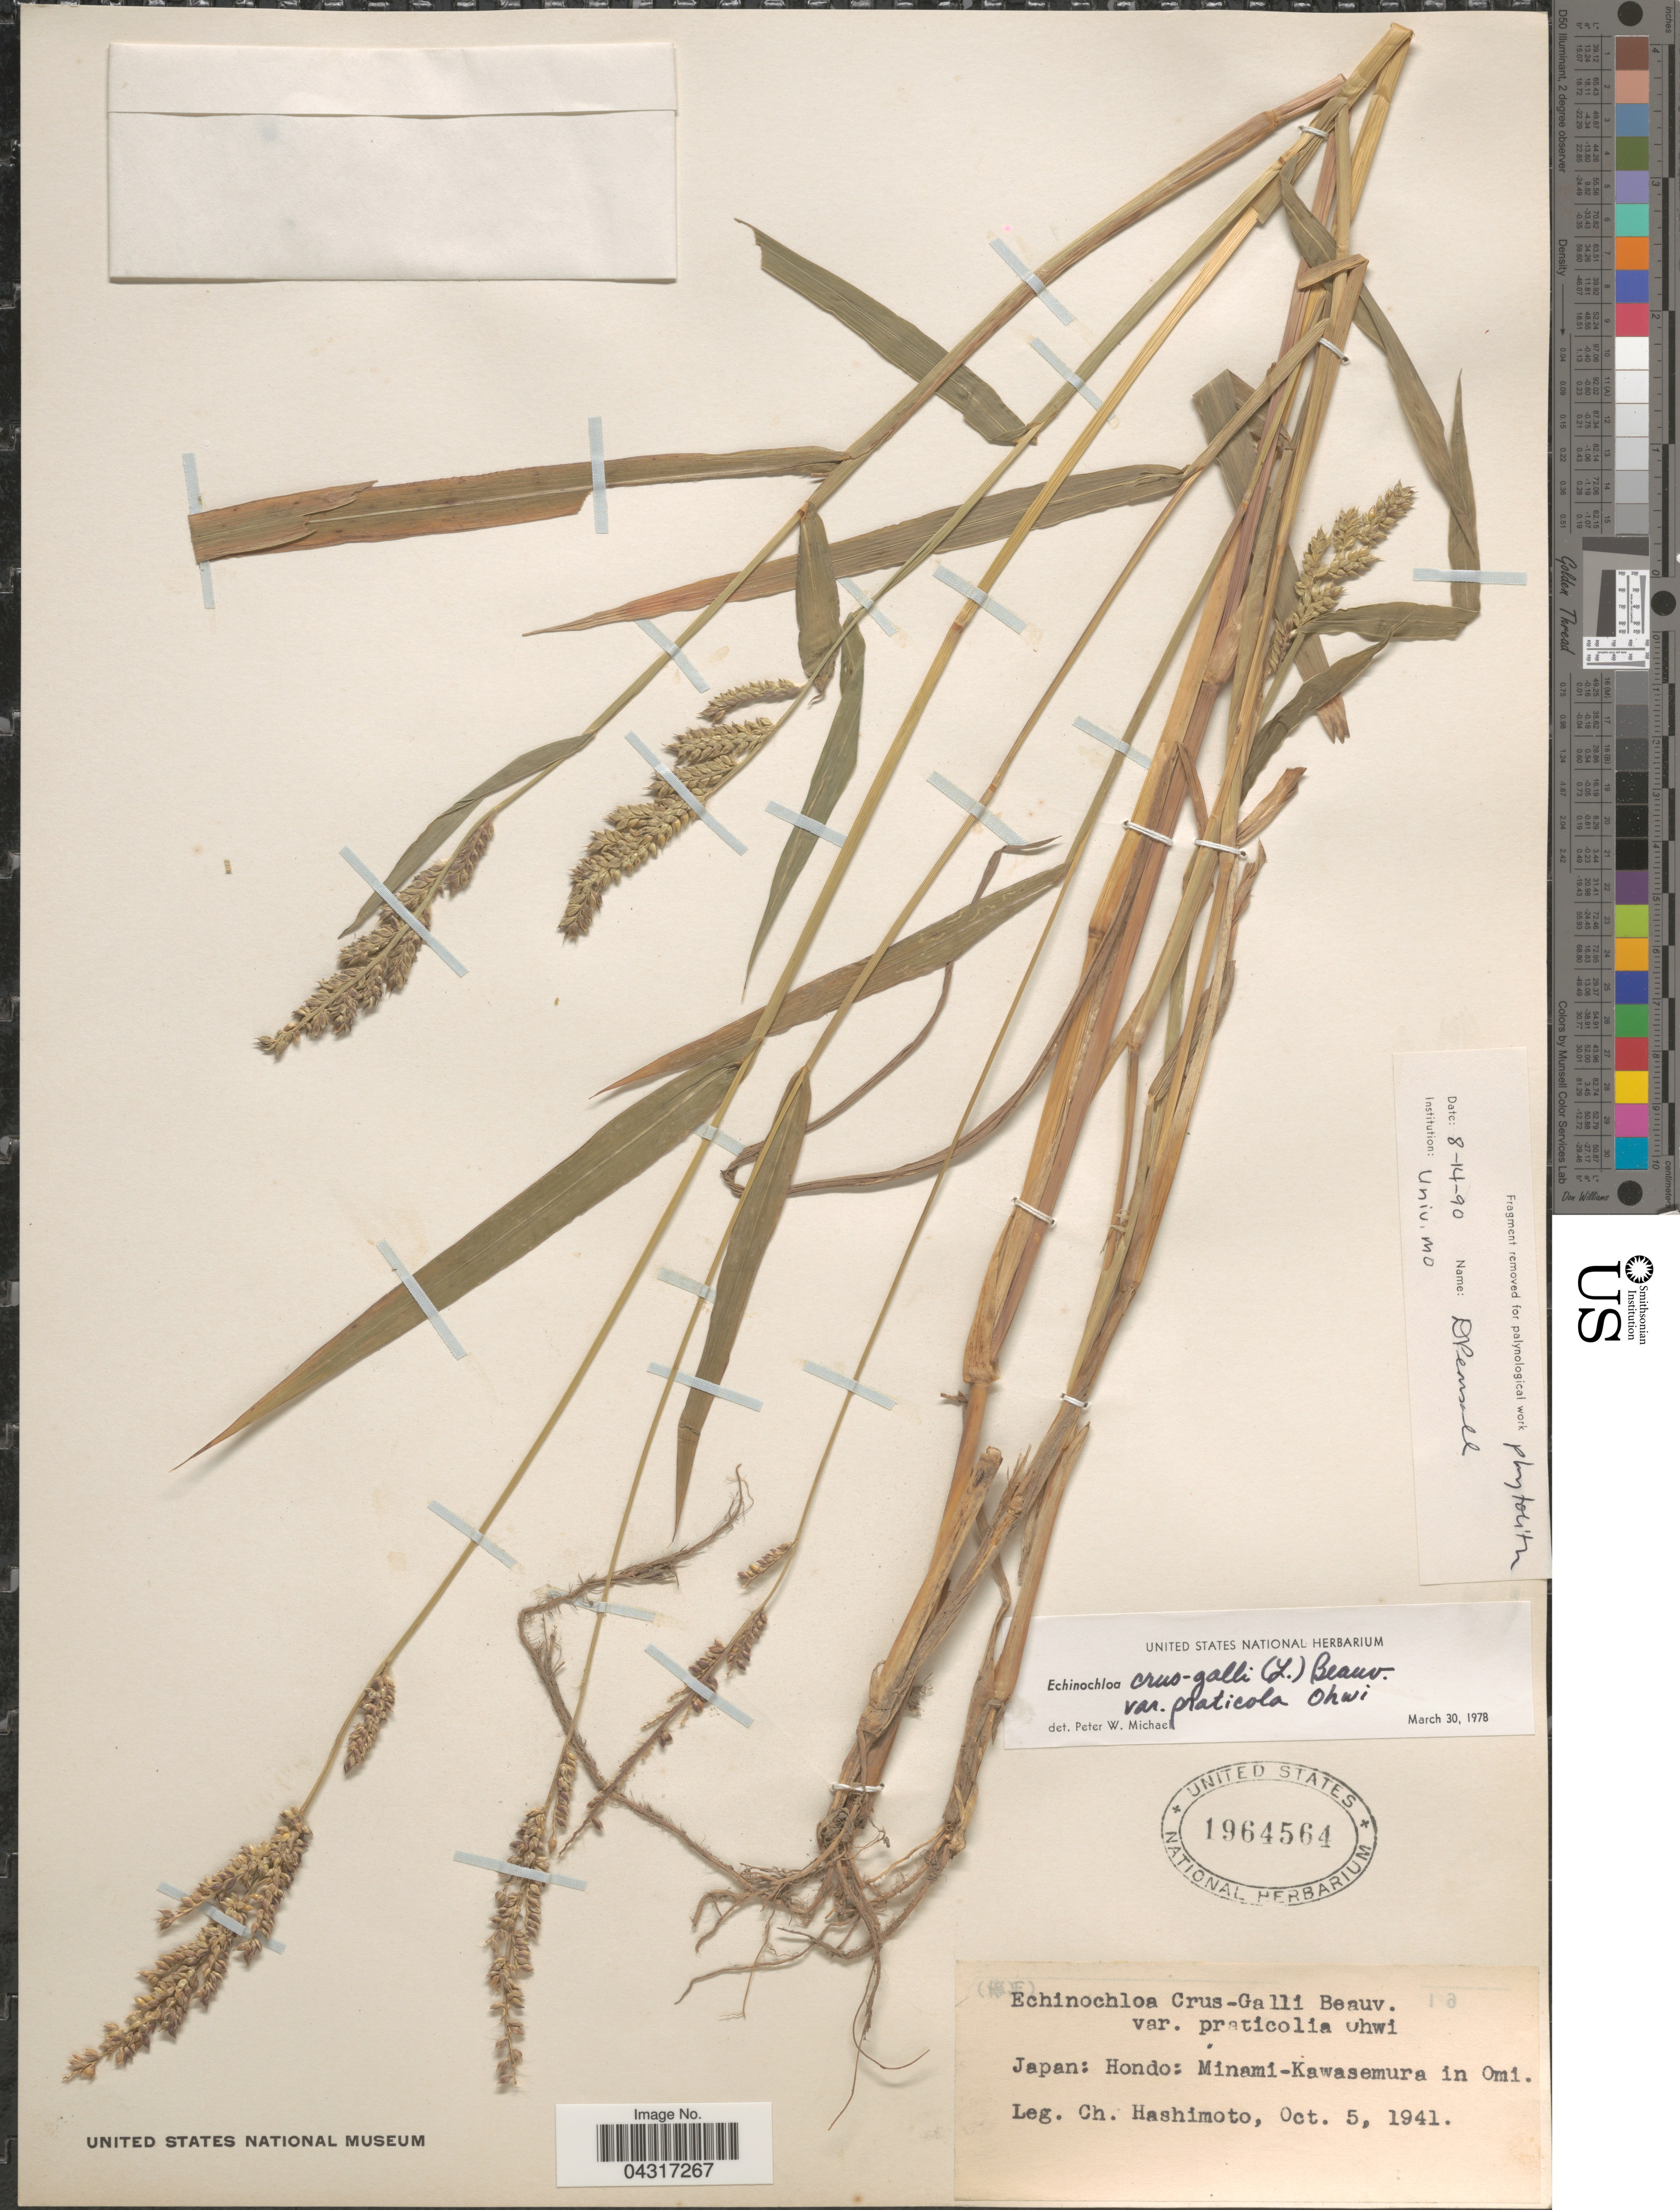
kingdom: Plantae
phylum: Tracheophyta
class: Liliopsida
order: Poales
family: Poaceae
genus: Echinochloa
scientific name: Echinochloa crus-galli var. praticola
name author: Ohwi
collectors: C. Hashimoto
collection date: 1941-10-05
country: Japan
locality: Hondo: Minami-Kawasemura in Omi.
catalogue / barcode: US 1964564